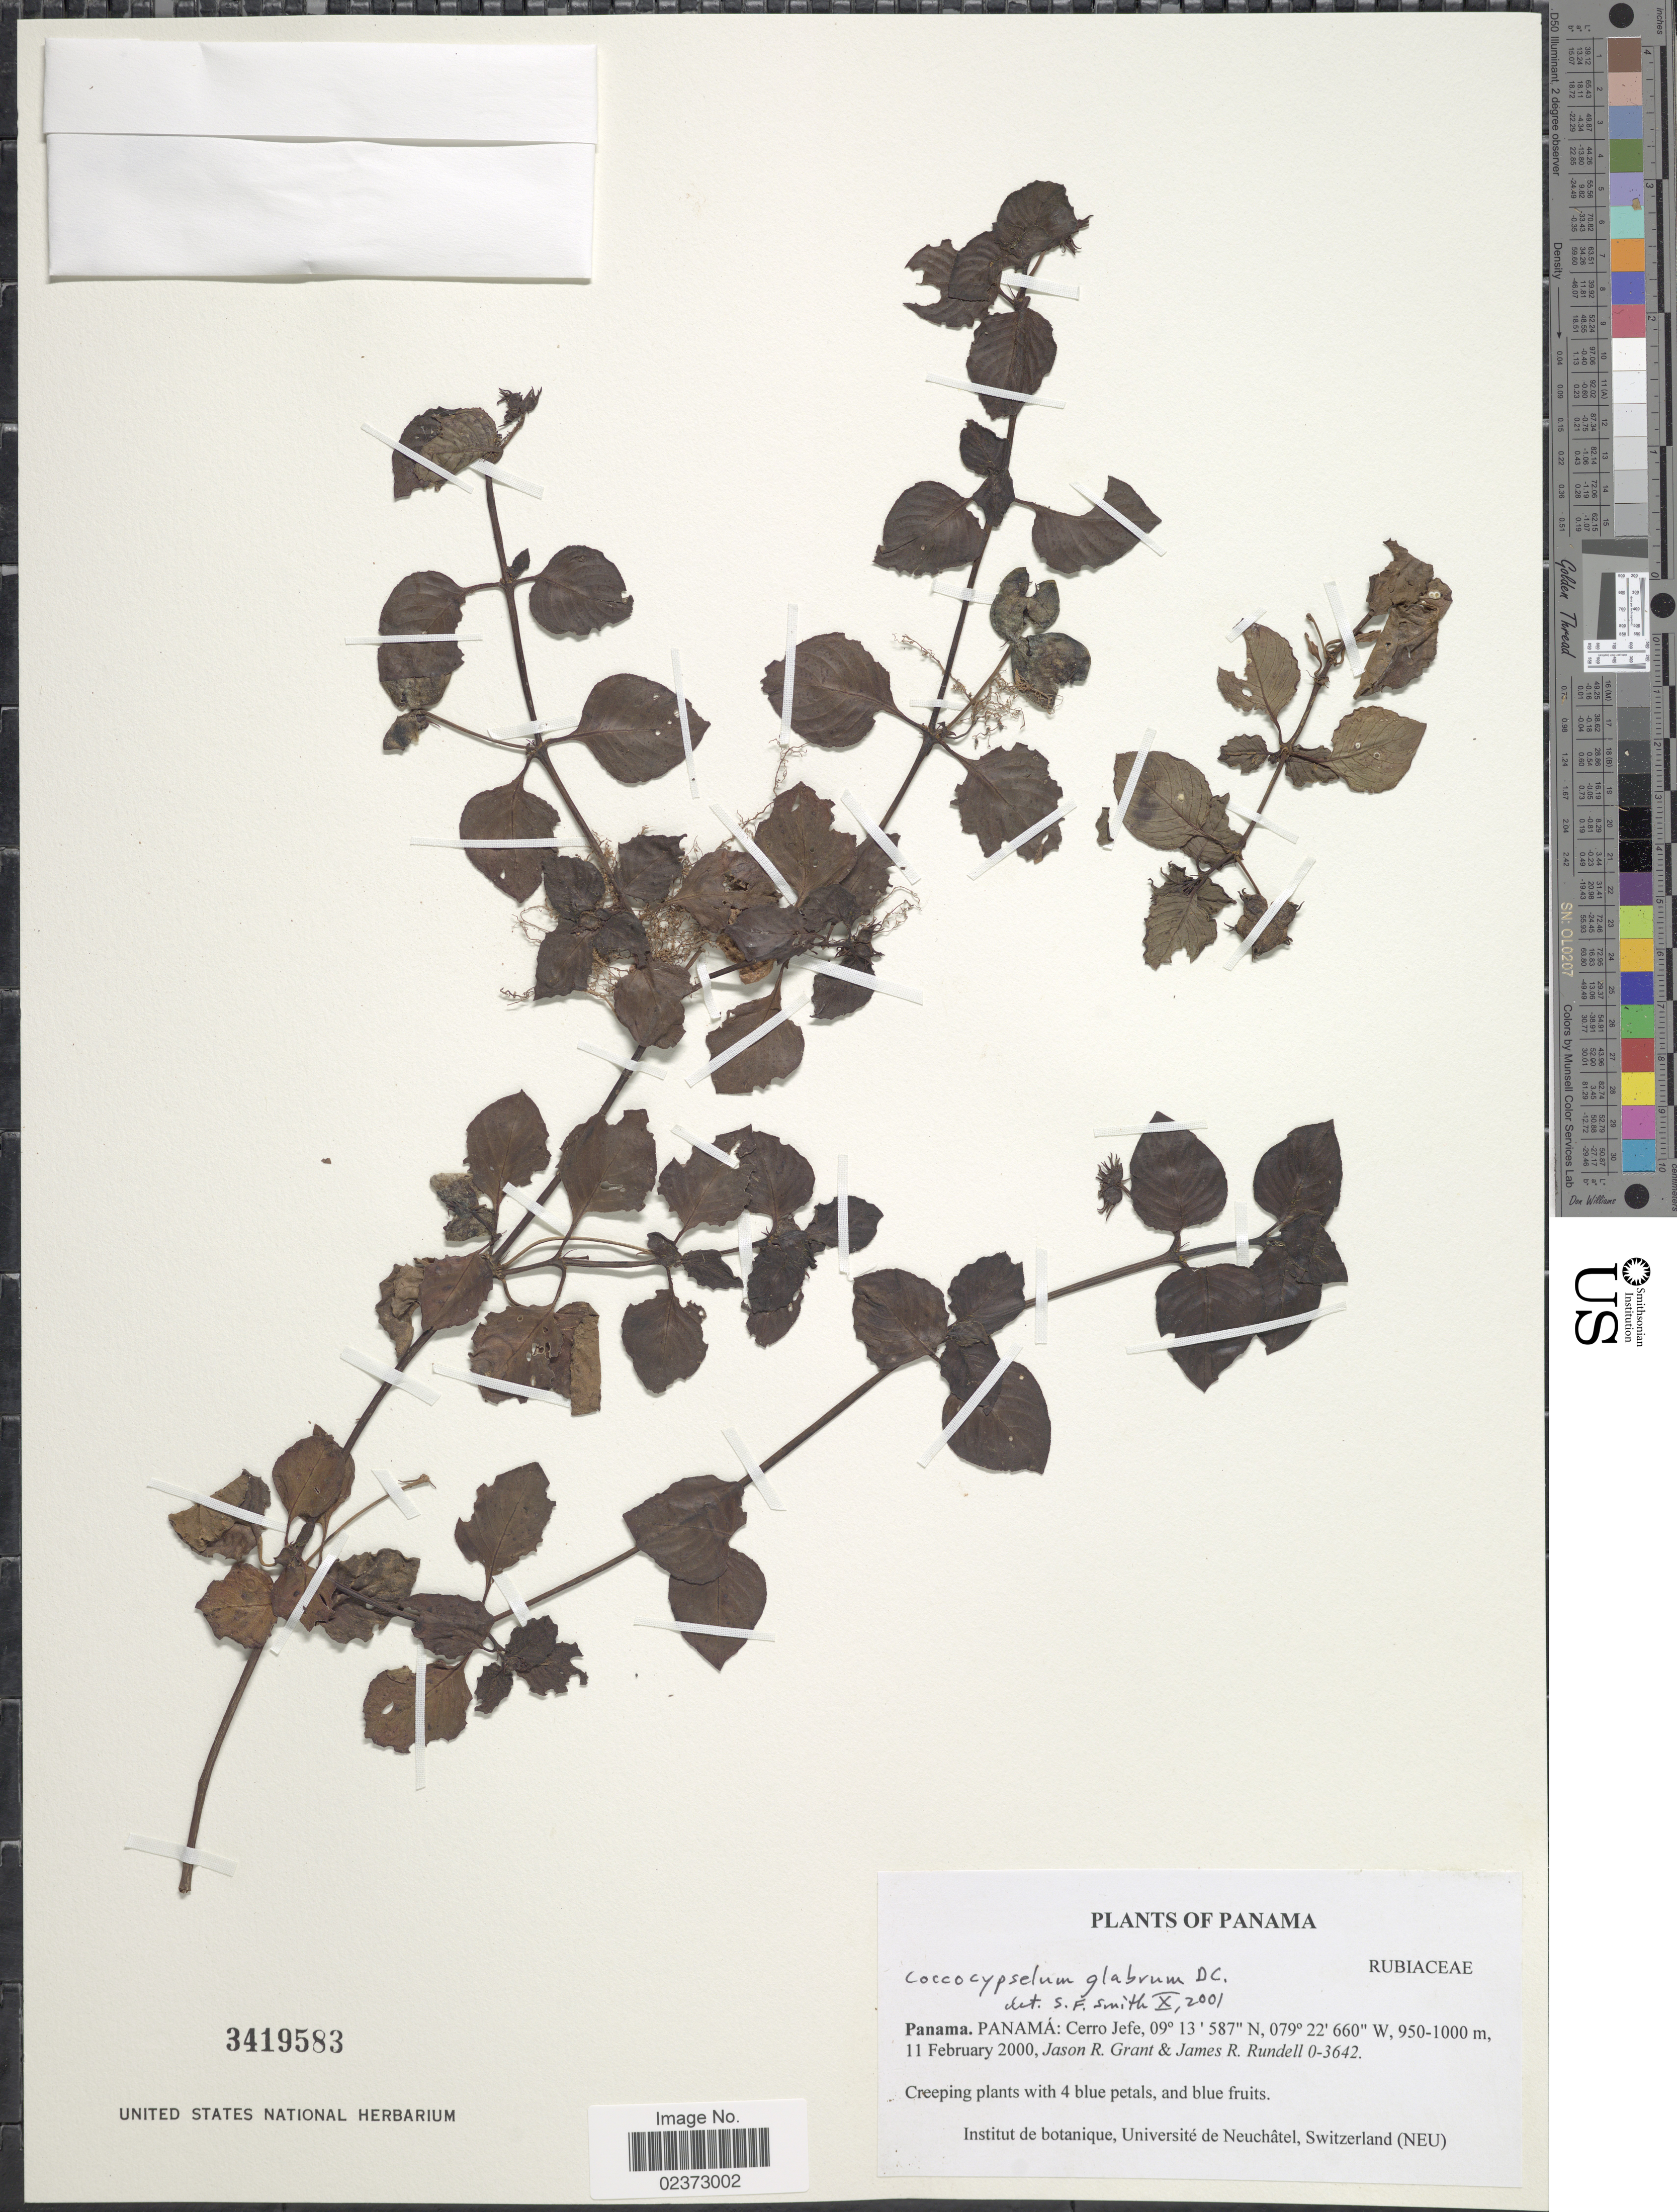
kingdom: Plantae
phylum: Tracheophyta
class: Magnoliopsida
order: Gentianales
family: Rubiaceae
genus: Coccocypselum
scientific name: Coccocypselum glabrum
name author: Bartl. ex DC.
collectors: J. R. Grant & J. R. Rundell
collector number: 0-03642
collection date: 2000-02-11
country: Panama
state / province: Panamá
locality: Panama: Cerro Jefe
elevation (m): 950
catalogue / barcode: US 3419583